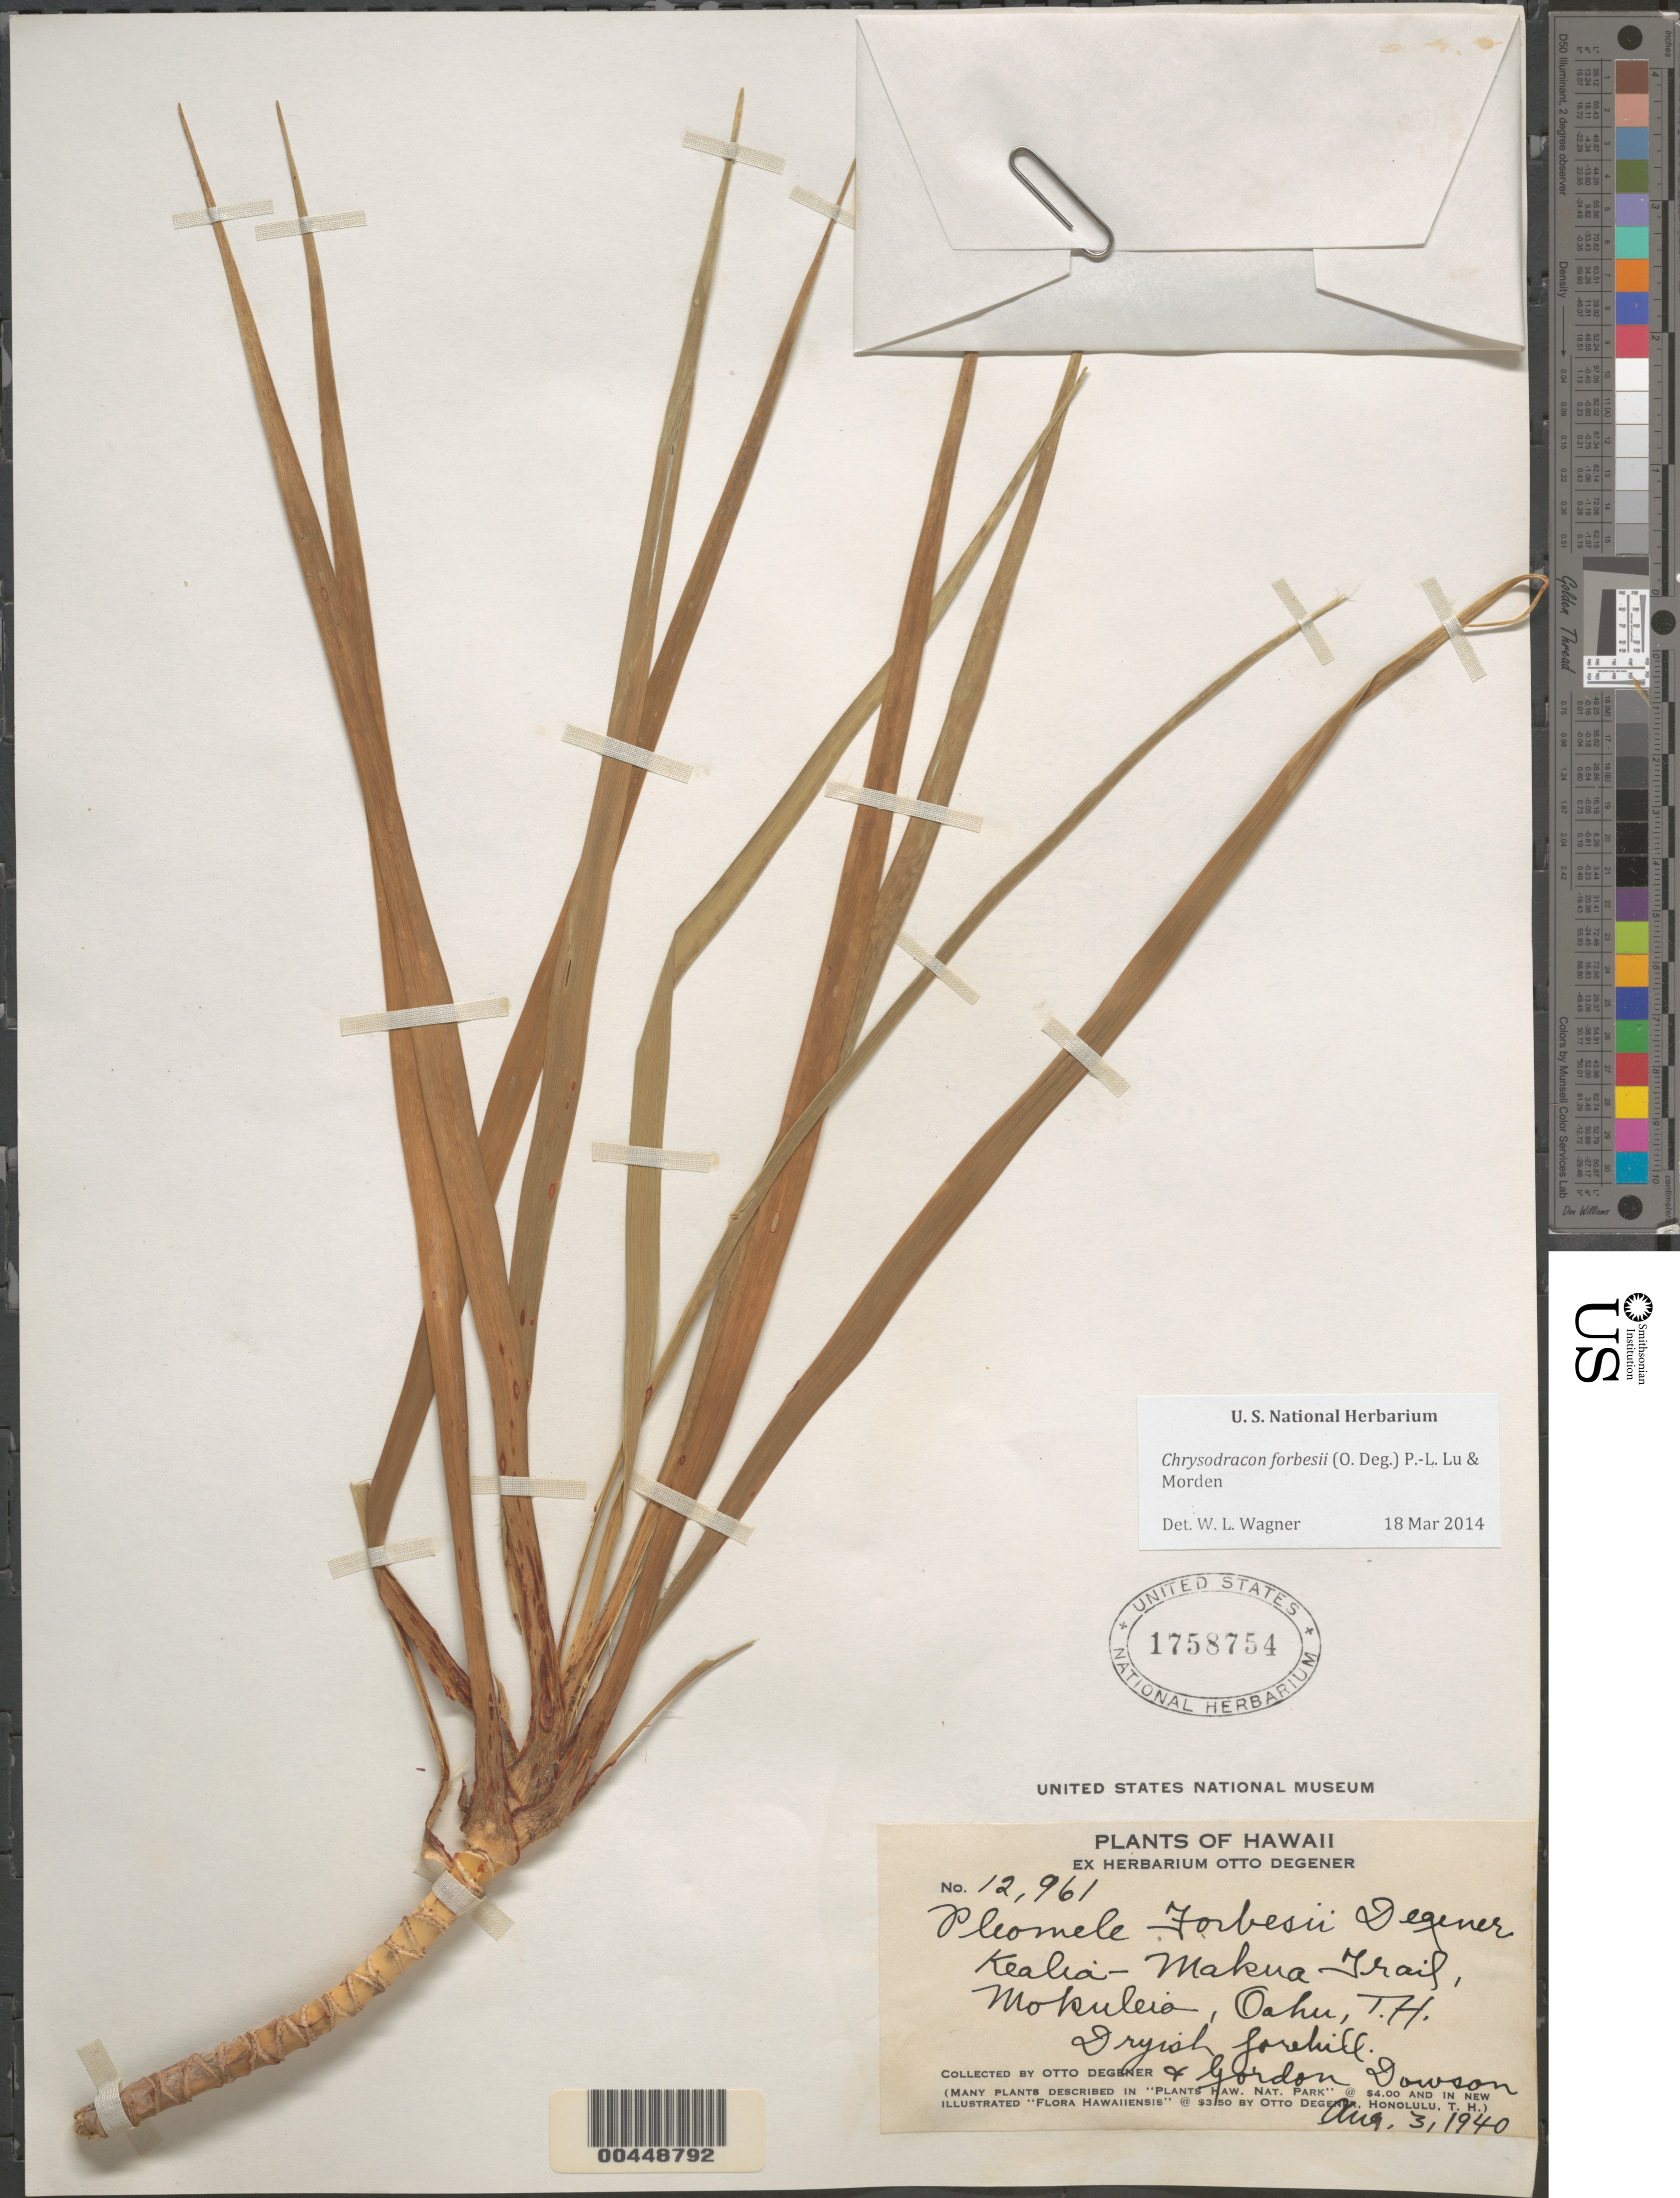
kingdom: Plantae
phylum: Tracheophyta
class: Liliopsida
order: Asparagales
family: Asparagaceae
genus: Dracaena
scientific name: Dracaena forbesii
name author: (O. Deg.) Jankalski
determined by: Wagner, W. L., (BOT), Smithsonian Institution - National Museum of Natural History (UNITED STATES)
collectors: O. Degener & G. Dawson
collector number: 12961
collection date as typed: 3 Aug 1940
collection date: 1940-08-03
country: United States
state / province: Hawaii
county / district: Honolulu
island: Oahu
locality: Kealia-Makua Trail, Mokuleia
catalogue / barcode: US 1758754